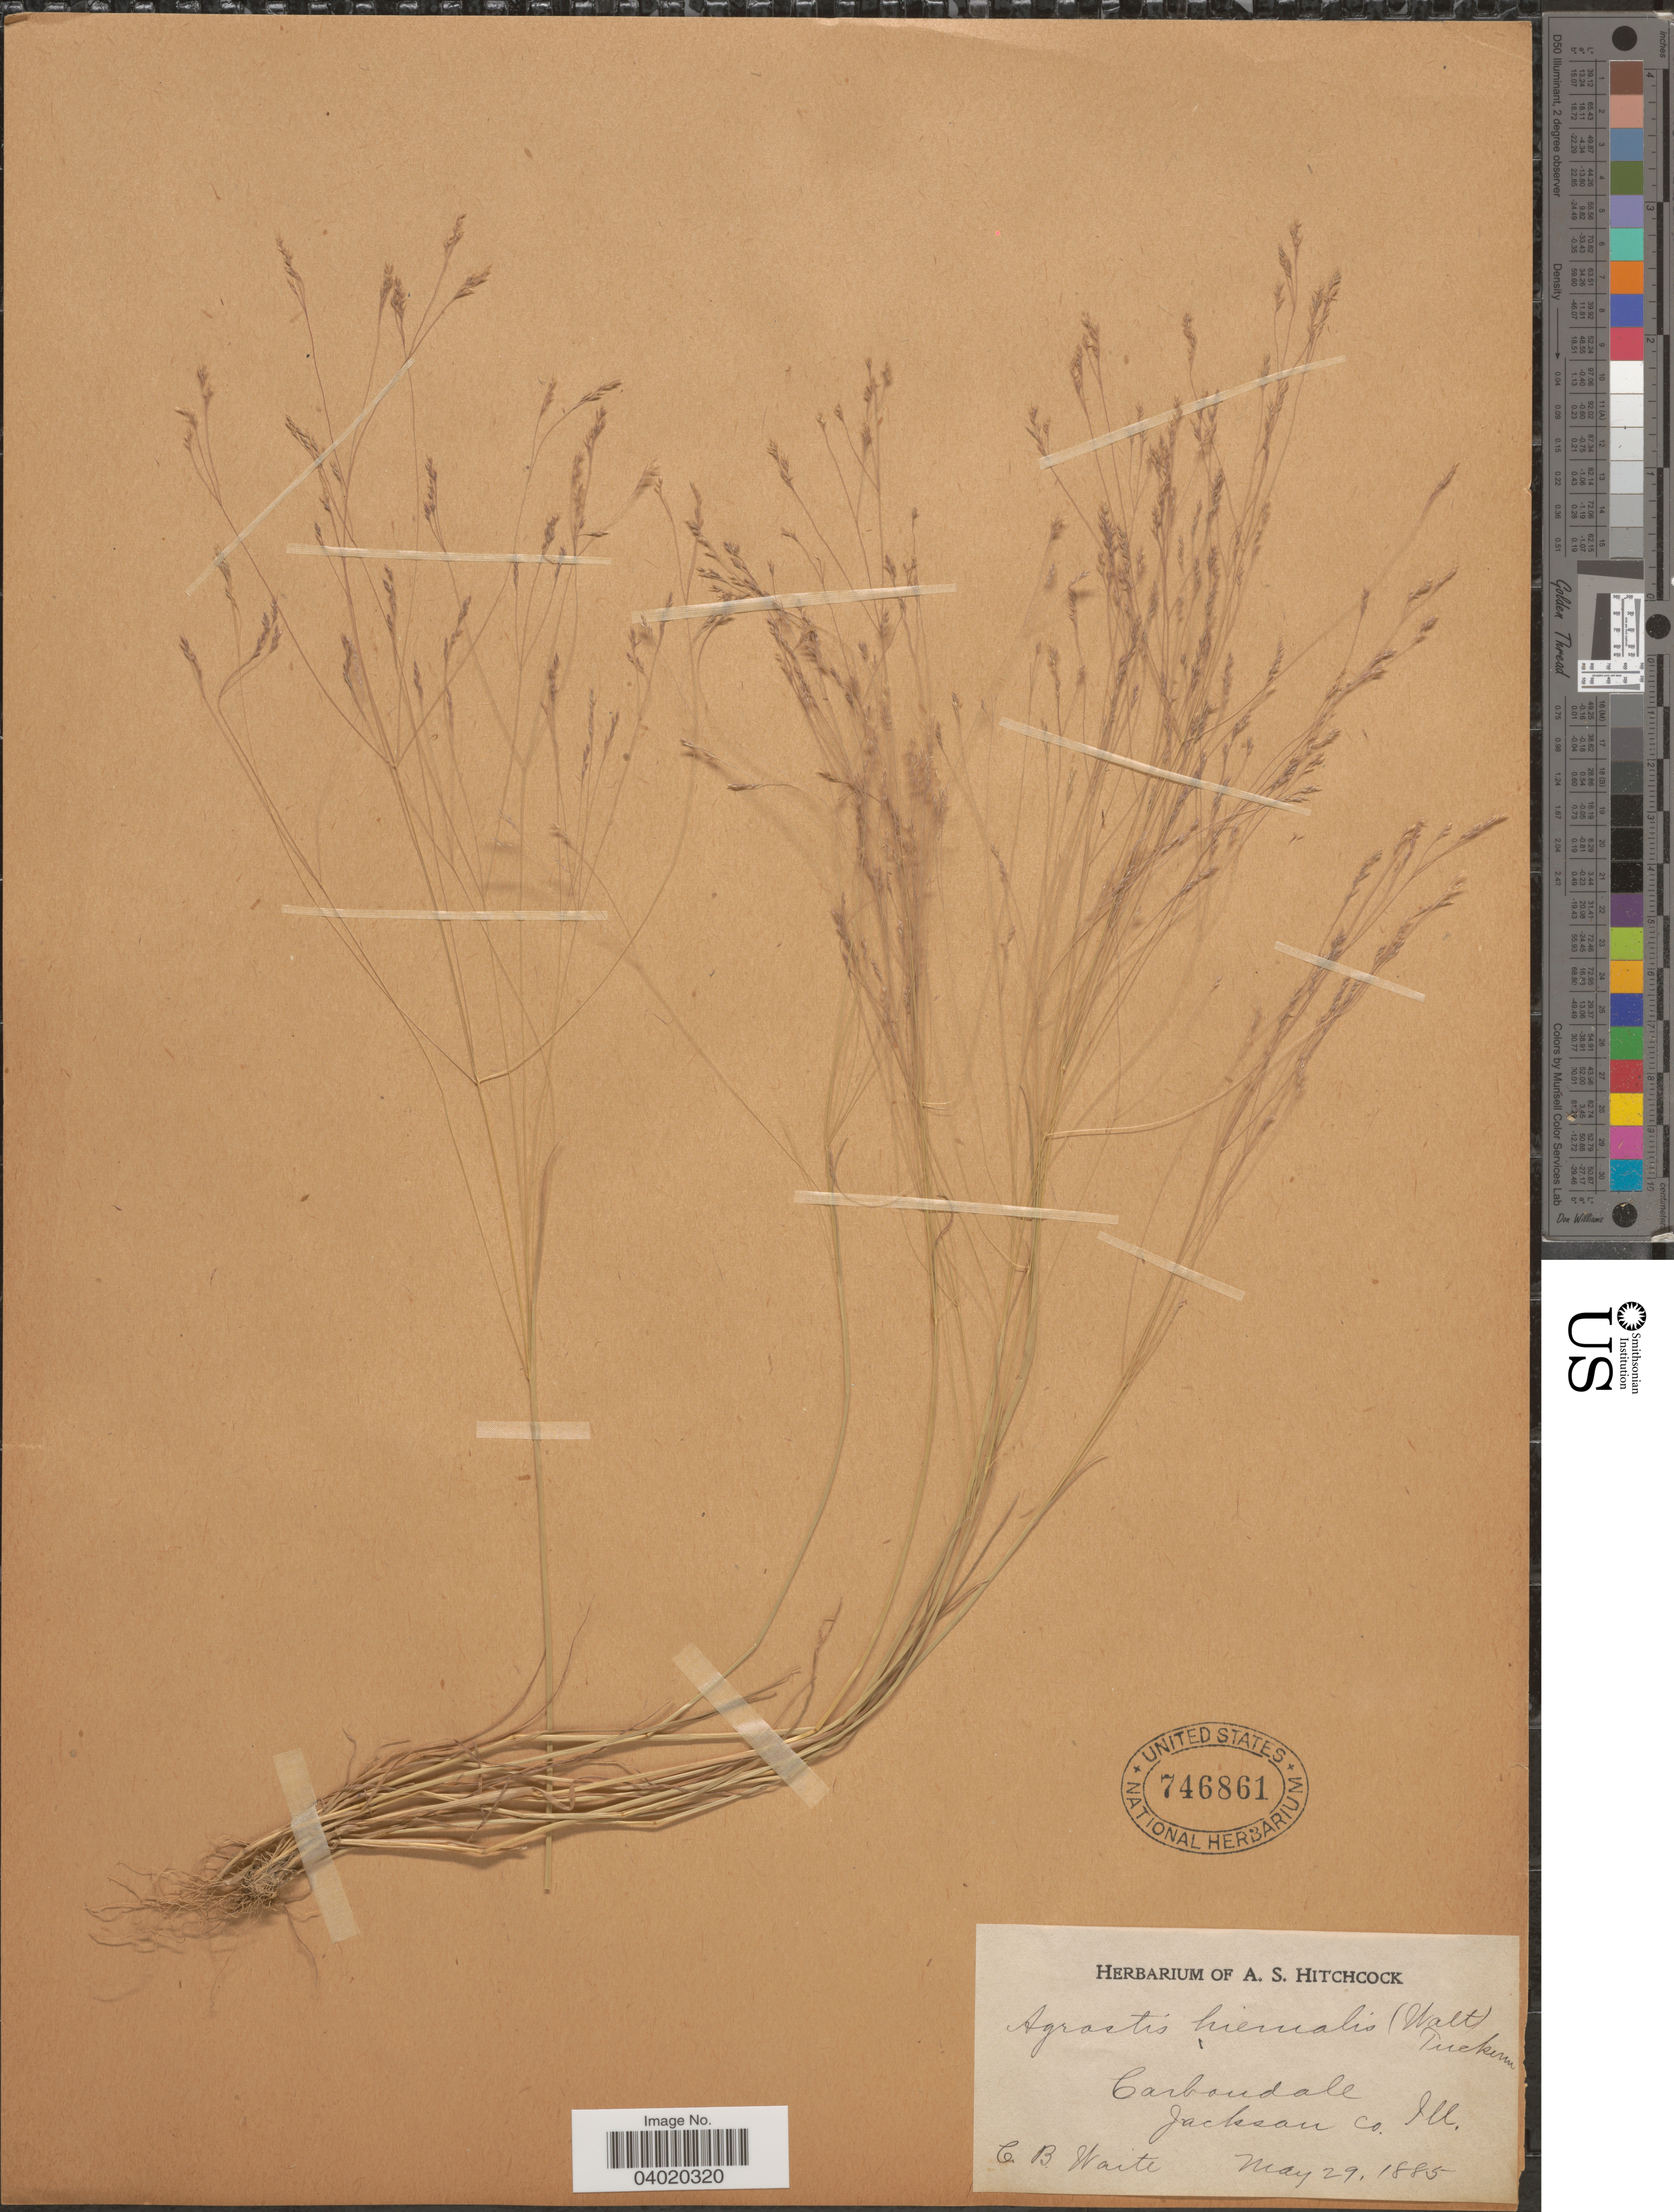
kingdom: Plantae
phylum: Tracheophyta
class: Liliopsida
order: Poales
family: Poaceae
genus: Agrostis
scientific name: Agrostis hyemalis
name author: (Walter) Britton et al.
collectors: C. Waite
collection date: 1885-05-29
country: United States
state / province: Illinois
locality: Carbondale, Jackson Co.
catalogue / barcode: US 746861